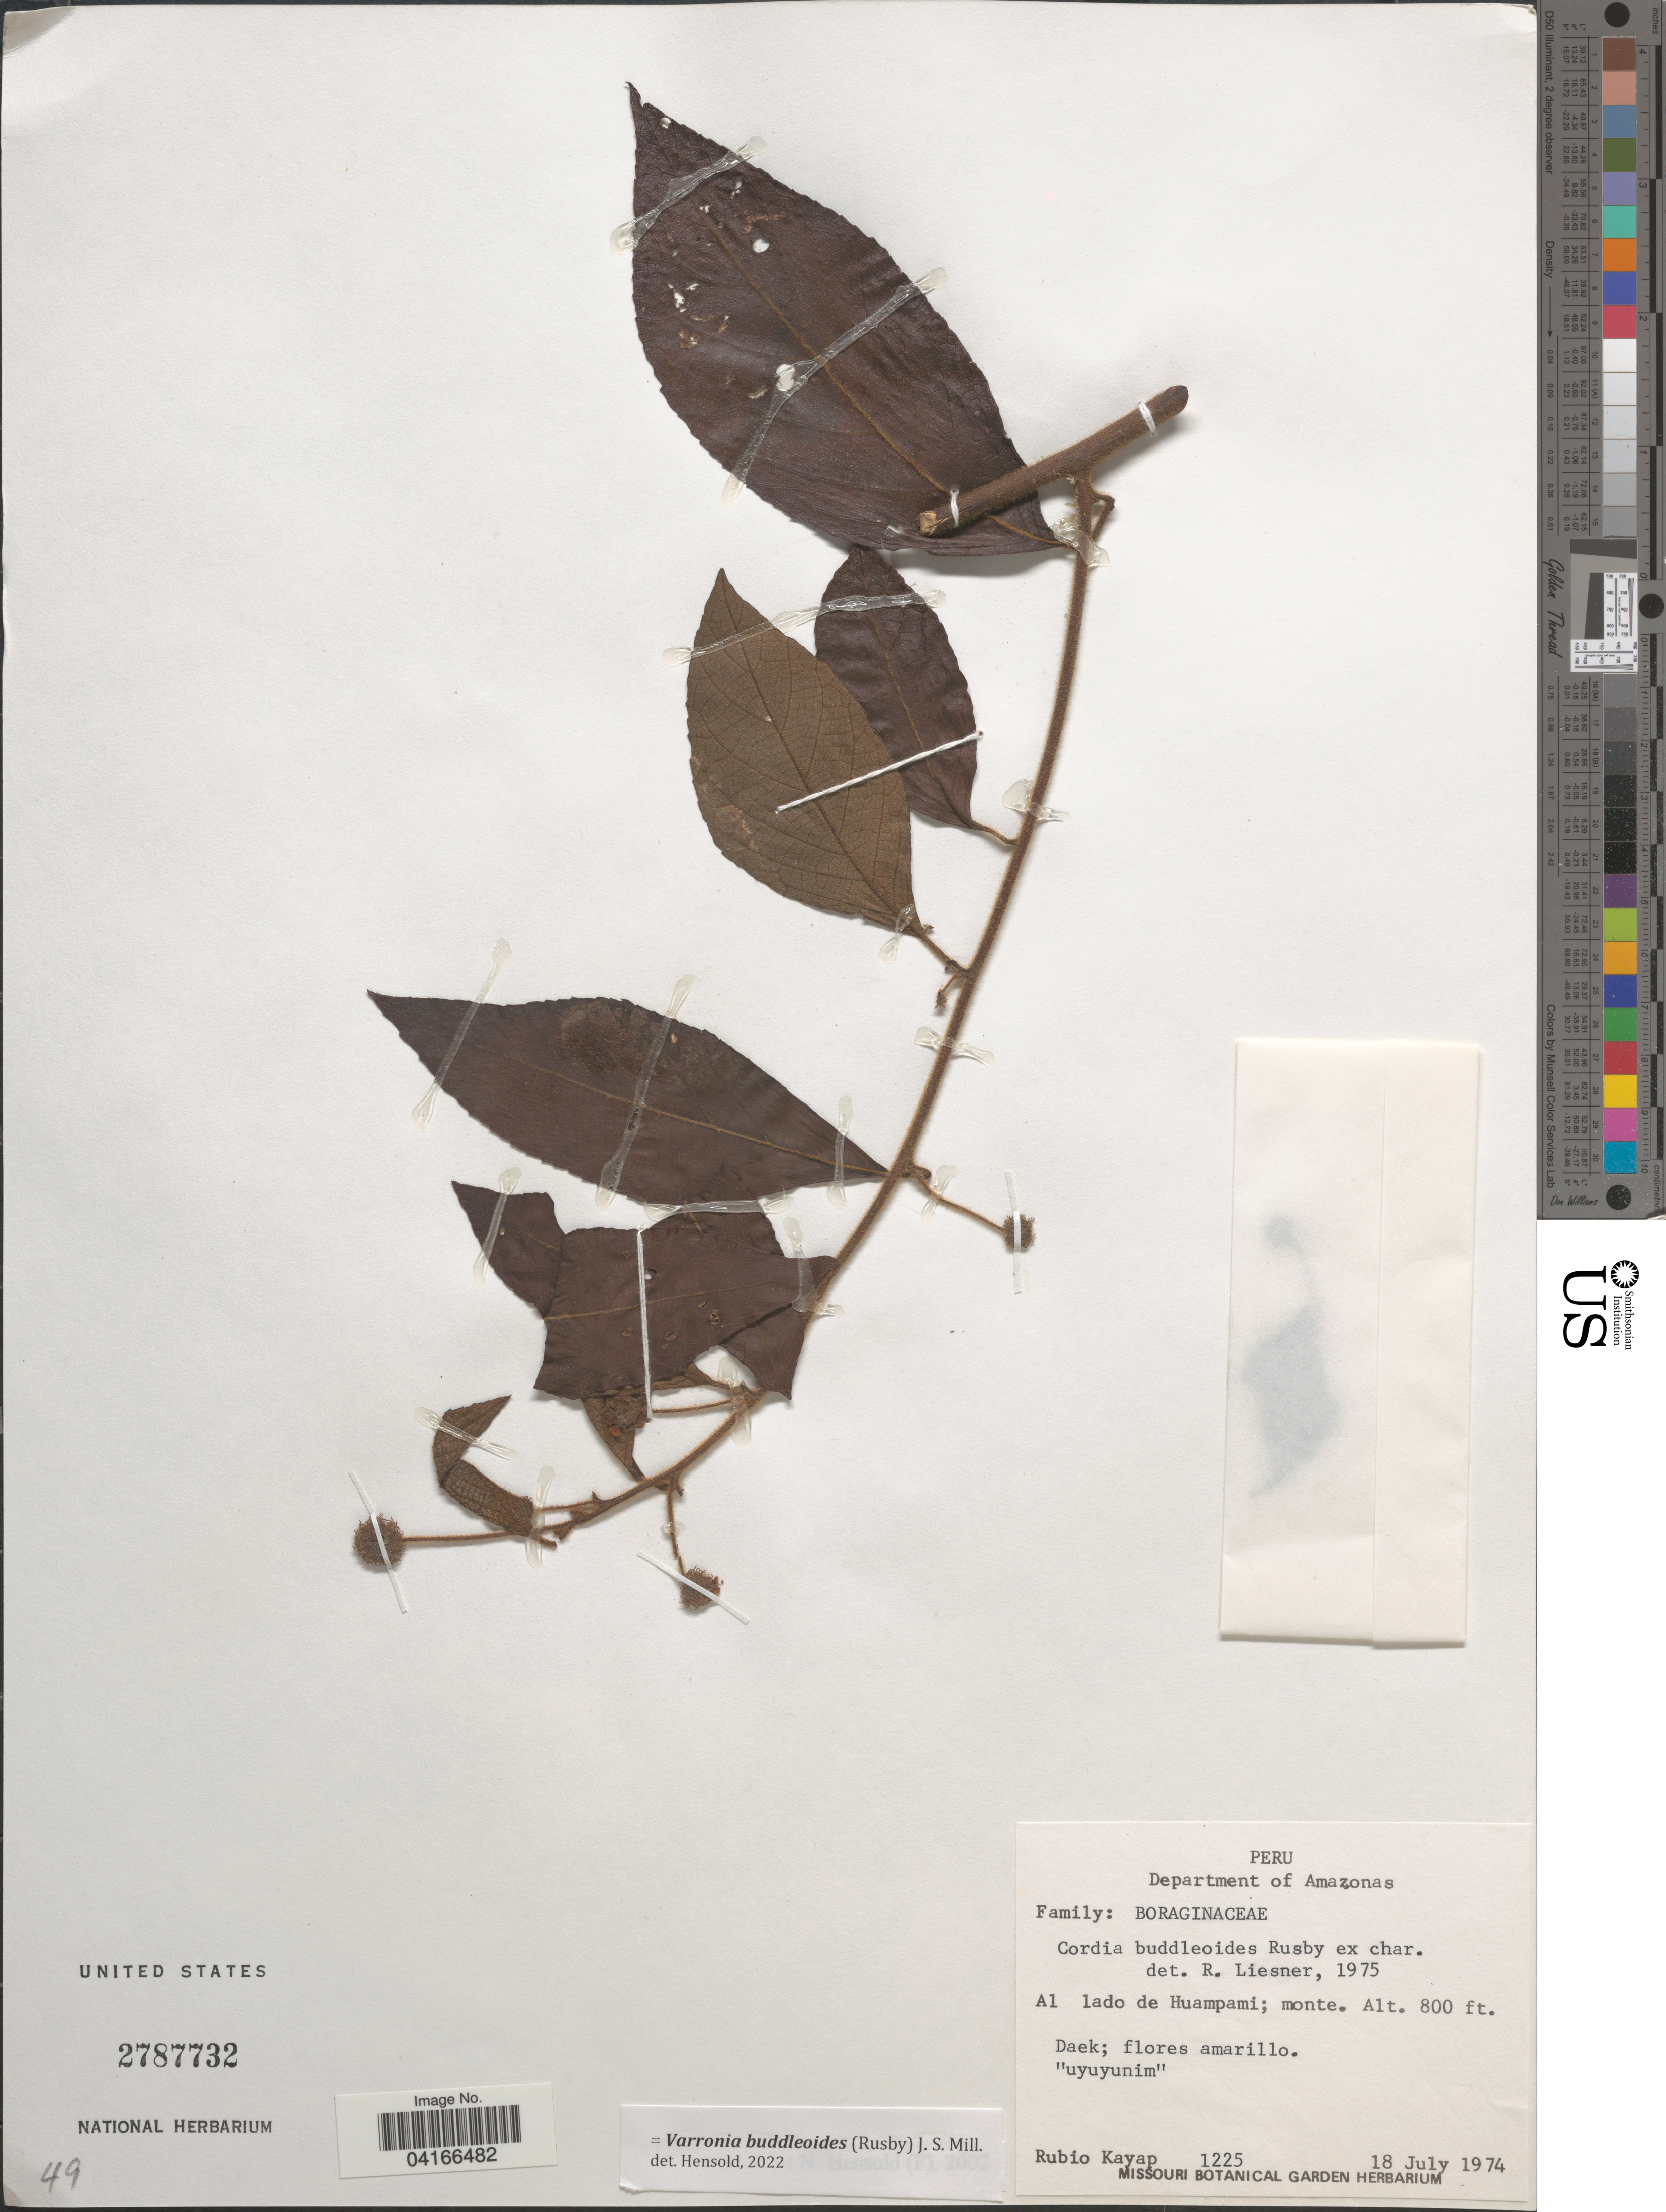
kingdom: Plantae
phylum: Tracheophyta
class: Magnoliopsida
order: Boraginales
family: Cordiaceae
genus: Varronia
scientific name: Varronia buddleoides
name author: (Rusby) J.S. Mill.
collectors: R. Kayap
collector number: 1225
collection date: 1974-07-18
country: Peru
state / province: Amazonas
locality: Department of Amazonas. Al lado de Huampami; monte.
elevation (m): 244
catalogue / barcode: US 2787732